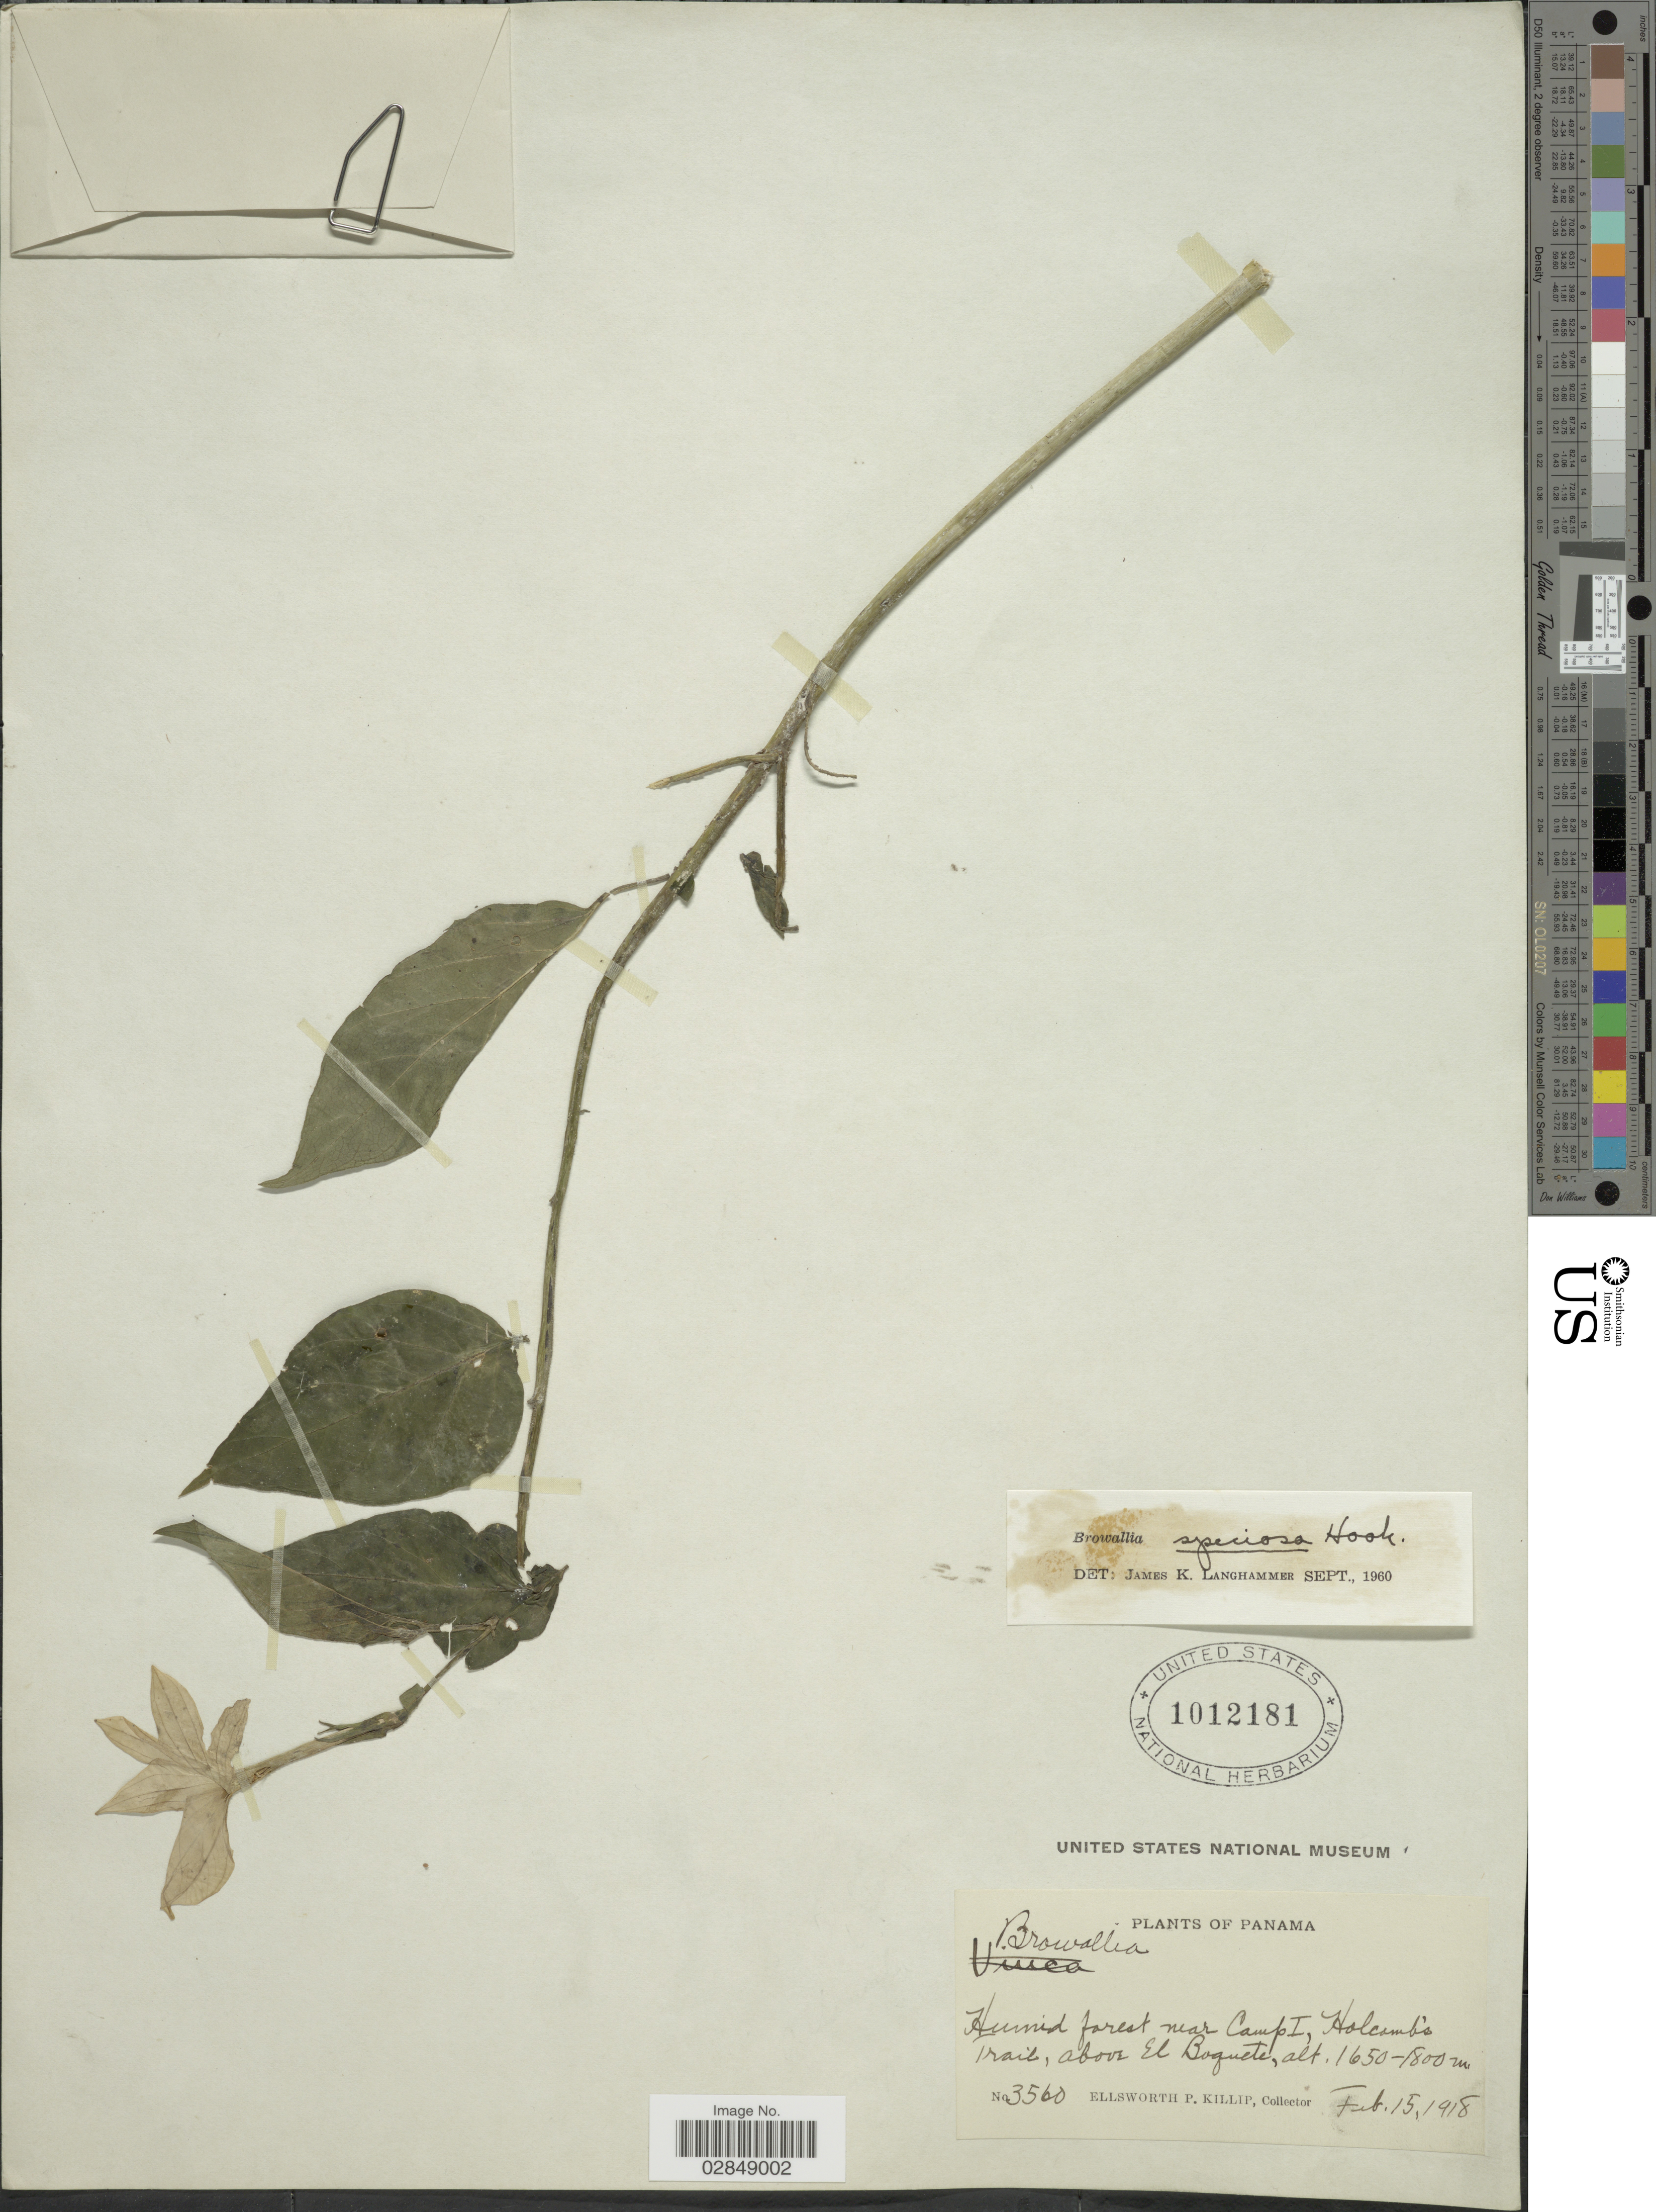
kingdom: Plantae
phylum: Tracheophyta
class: Magnoliopsida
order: Solanales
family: Solanaceae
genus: Browallia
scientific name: Browallia speciosa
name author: Hook.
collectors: E. P. Killip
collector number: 3560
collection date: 1918-02-15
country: Panama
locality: Humid forest near Camp I, Holcomb's Trail, above El Boquete.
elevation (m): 1650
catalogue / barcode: US 1012181